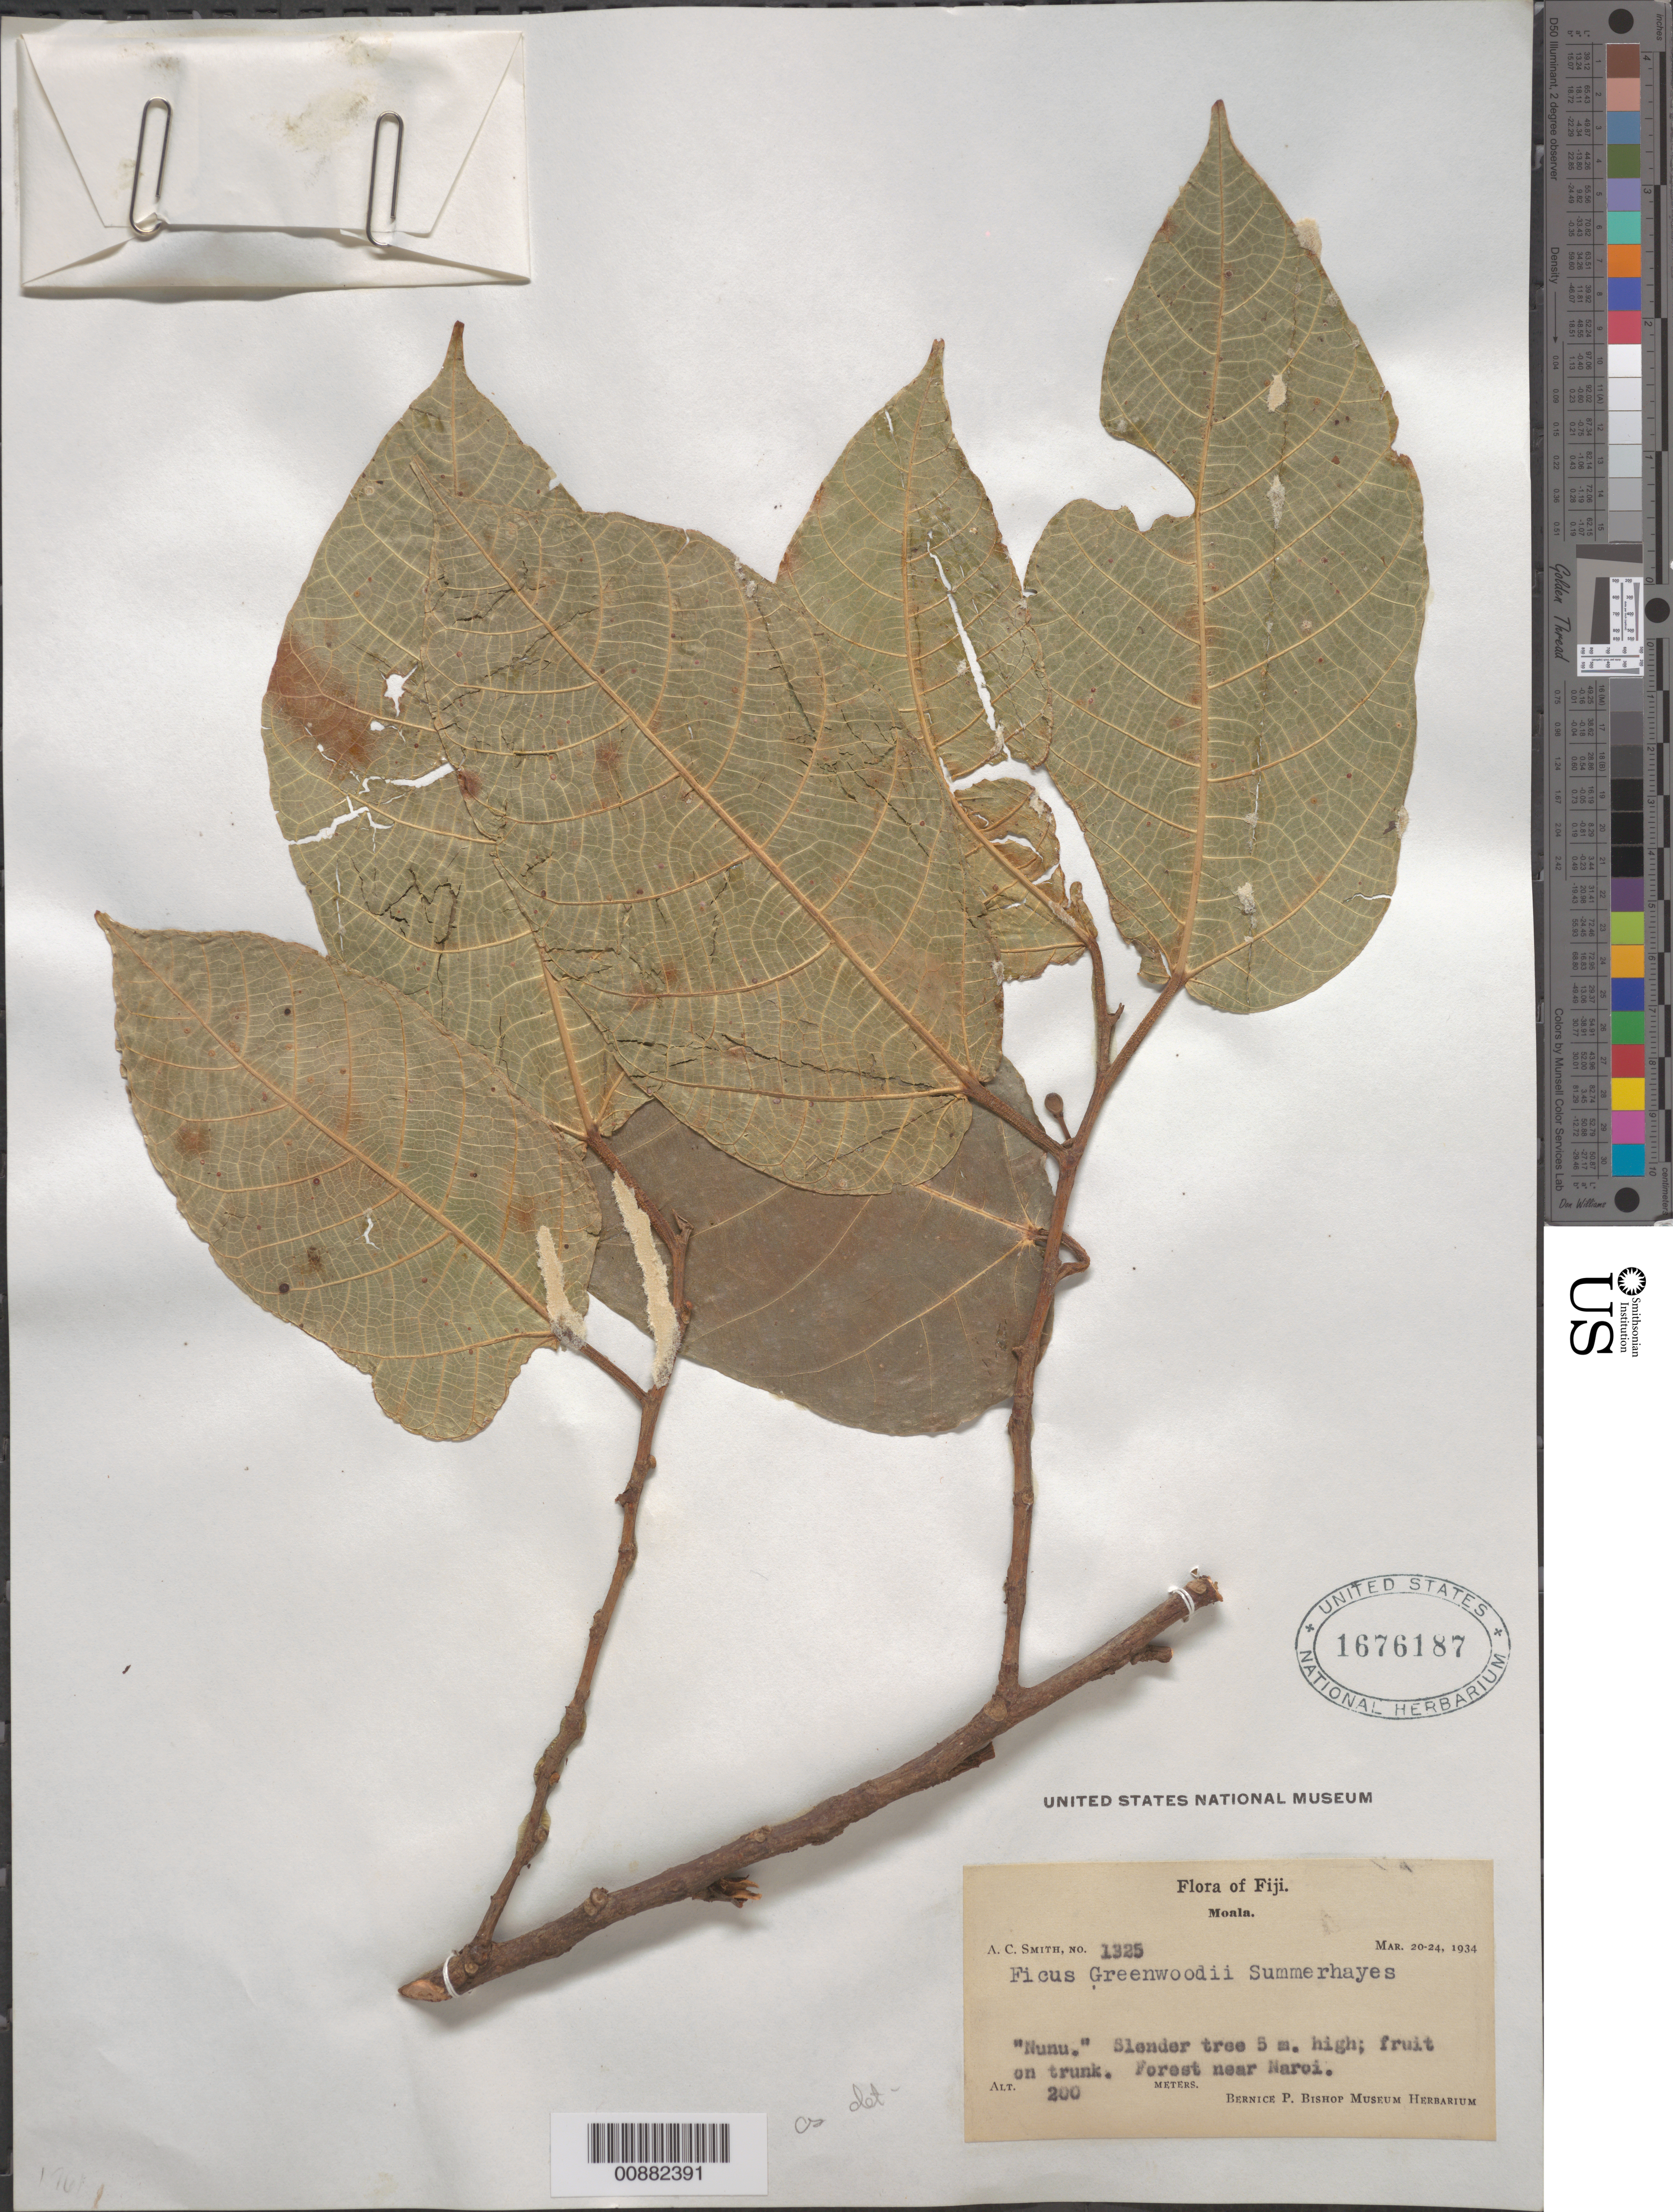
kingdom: Plantae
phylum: Tracheophyta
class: Magnoliopsida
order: Rosales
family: Moraceae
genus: Ficus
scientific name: Ficus greenwoodii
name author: Summerh.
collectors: C. A. Smith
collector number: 1325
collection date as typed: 20 Mar 1934 to 24 Mar 1934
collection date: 1934-03-20/1934-03-24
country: Fiji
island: Moala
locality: Near Naroi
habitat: Forest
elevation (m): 200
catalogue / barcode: US 1676187